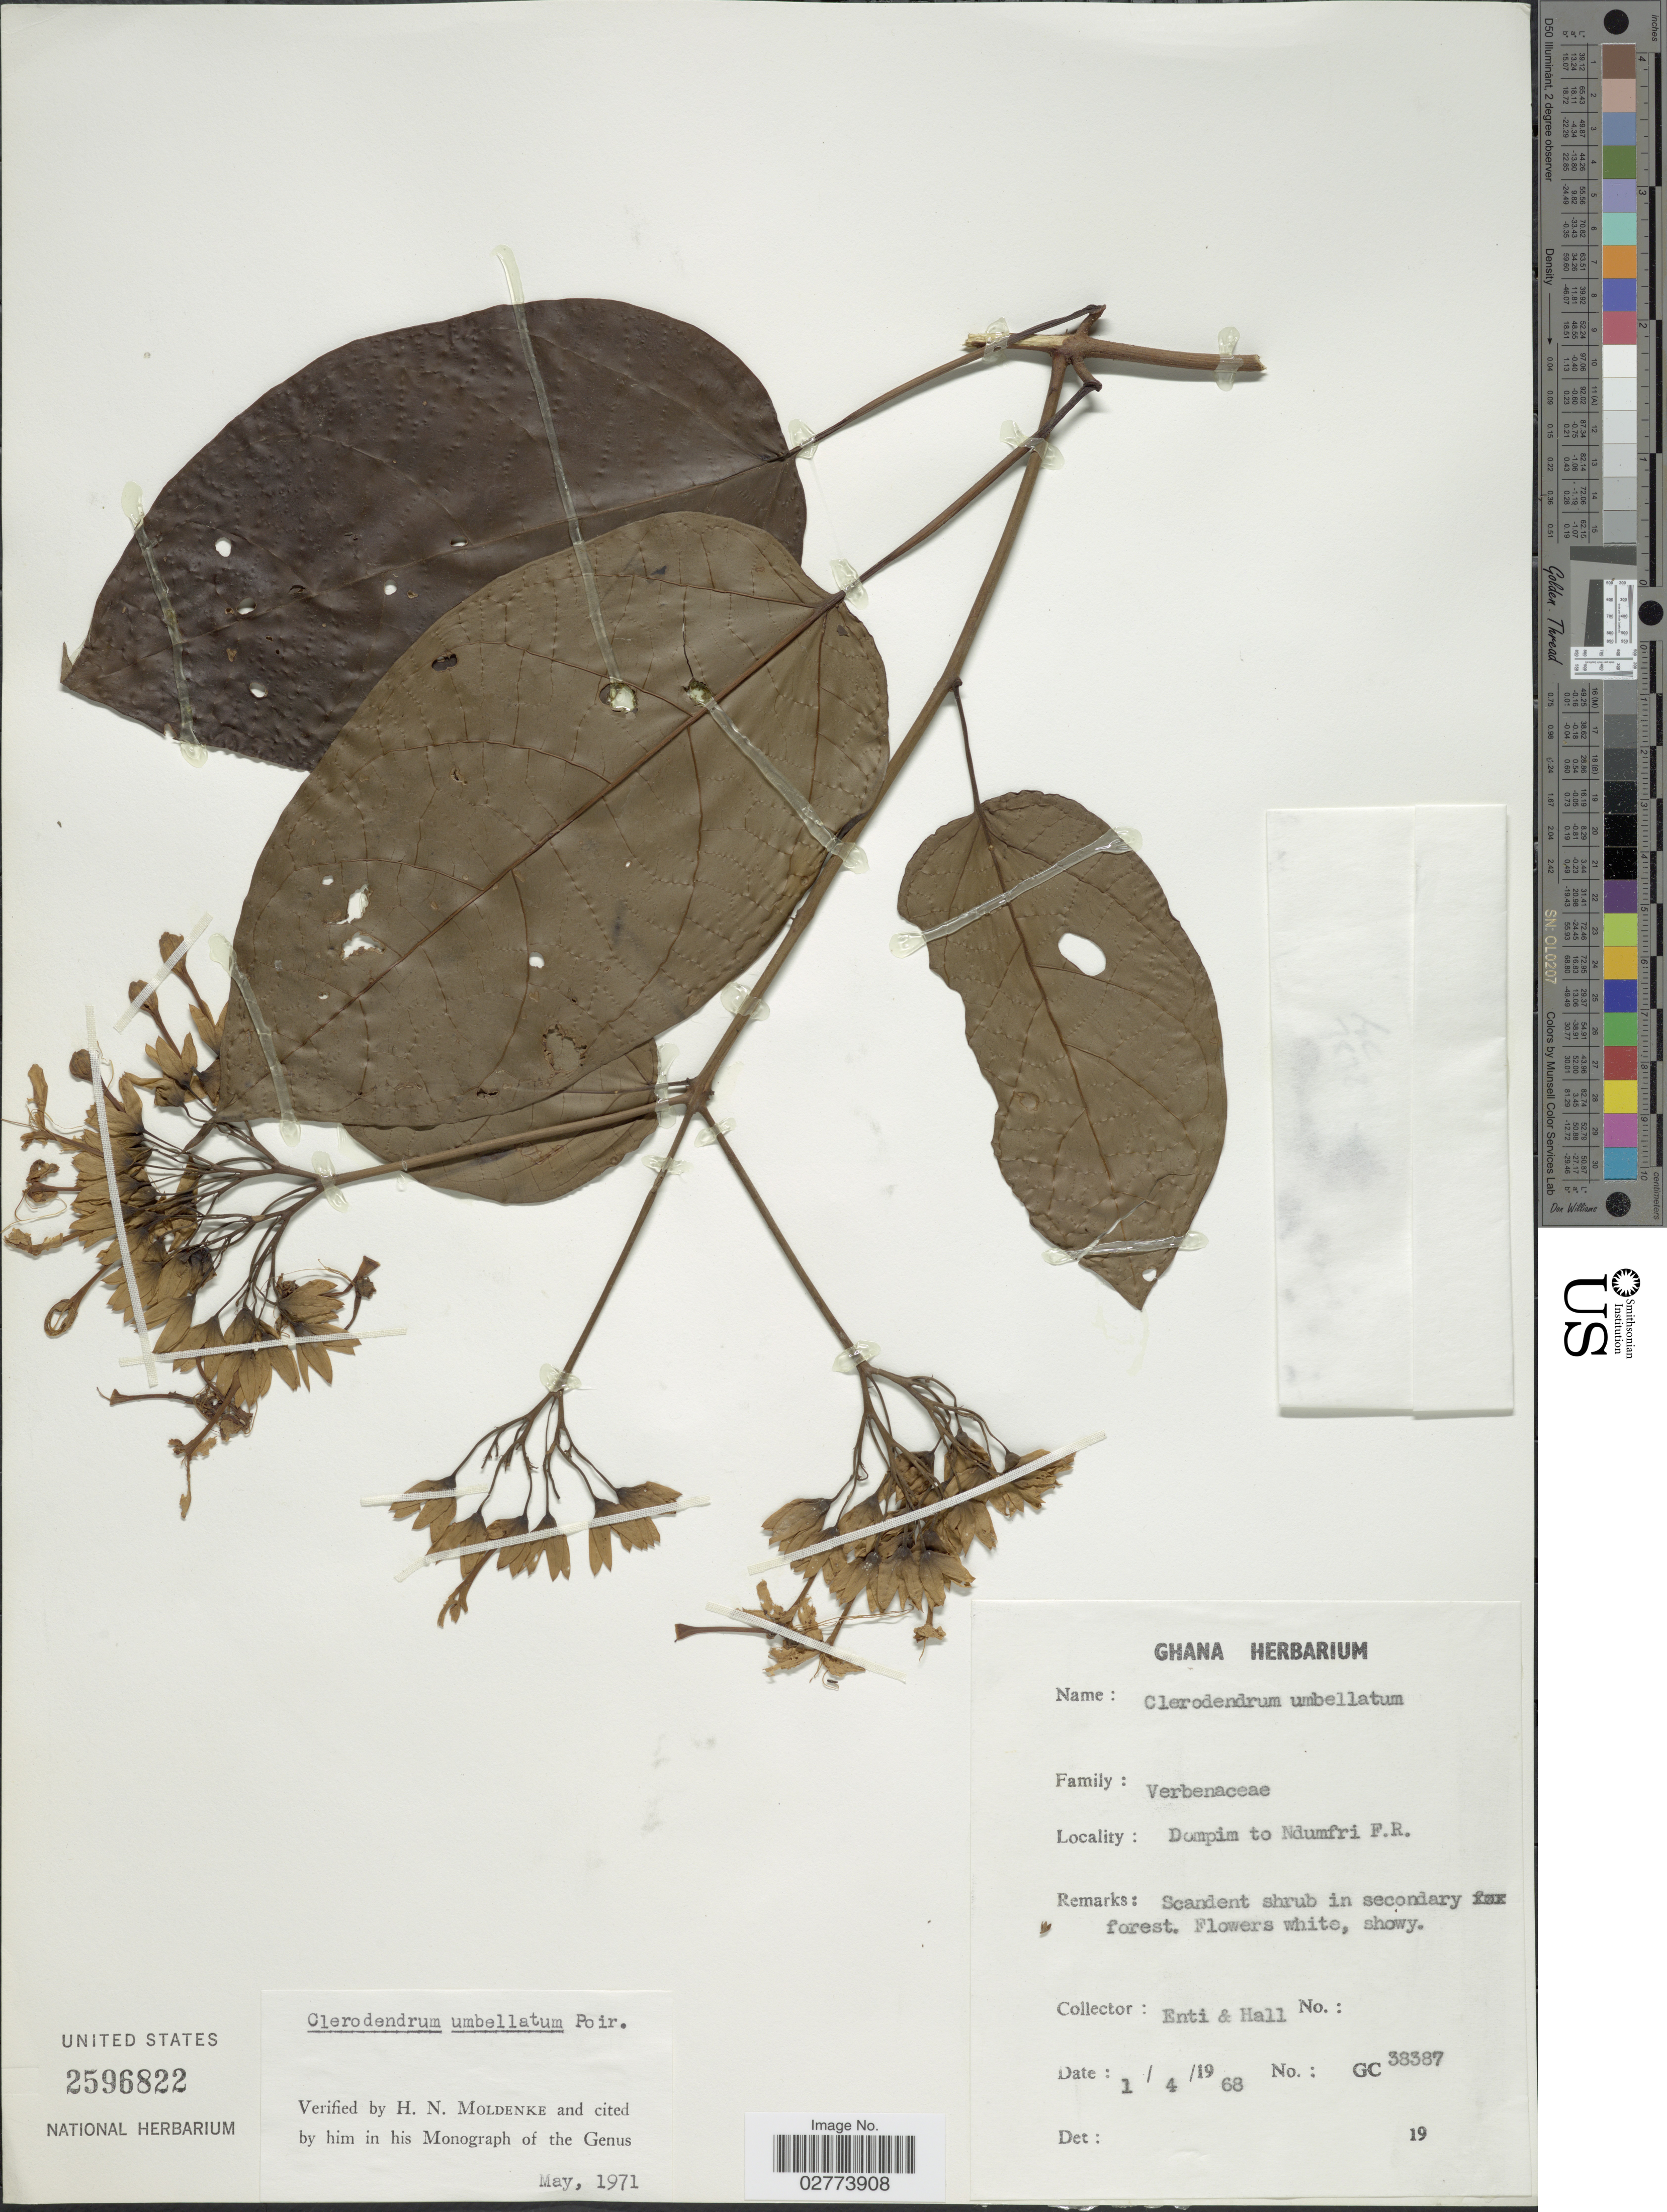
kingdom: Plantae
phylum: Tracheophyta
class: Magnoliopsida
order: Lamiales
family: Lamiaceae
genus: Clerodendrum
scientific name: Clerodendrum umbellatum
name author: Poir.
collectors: A. Enti & -- Hall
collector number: GC38387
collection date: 1968-04-01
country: Ghana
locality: Dompim to Ndumfri F.R.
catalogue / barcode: US 2596822